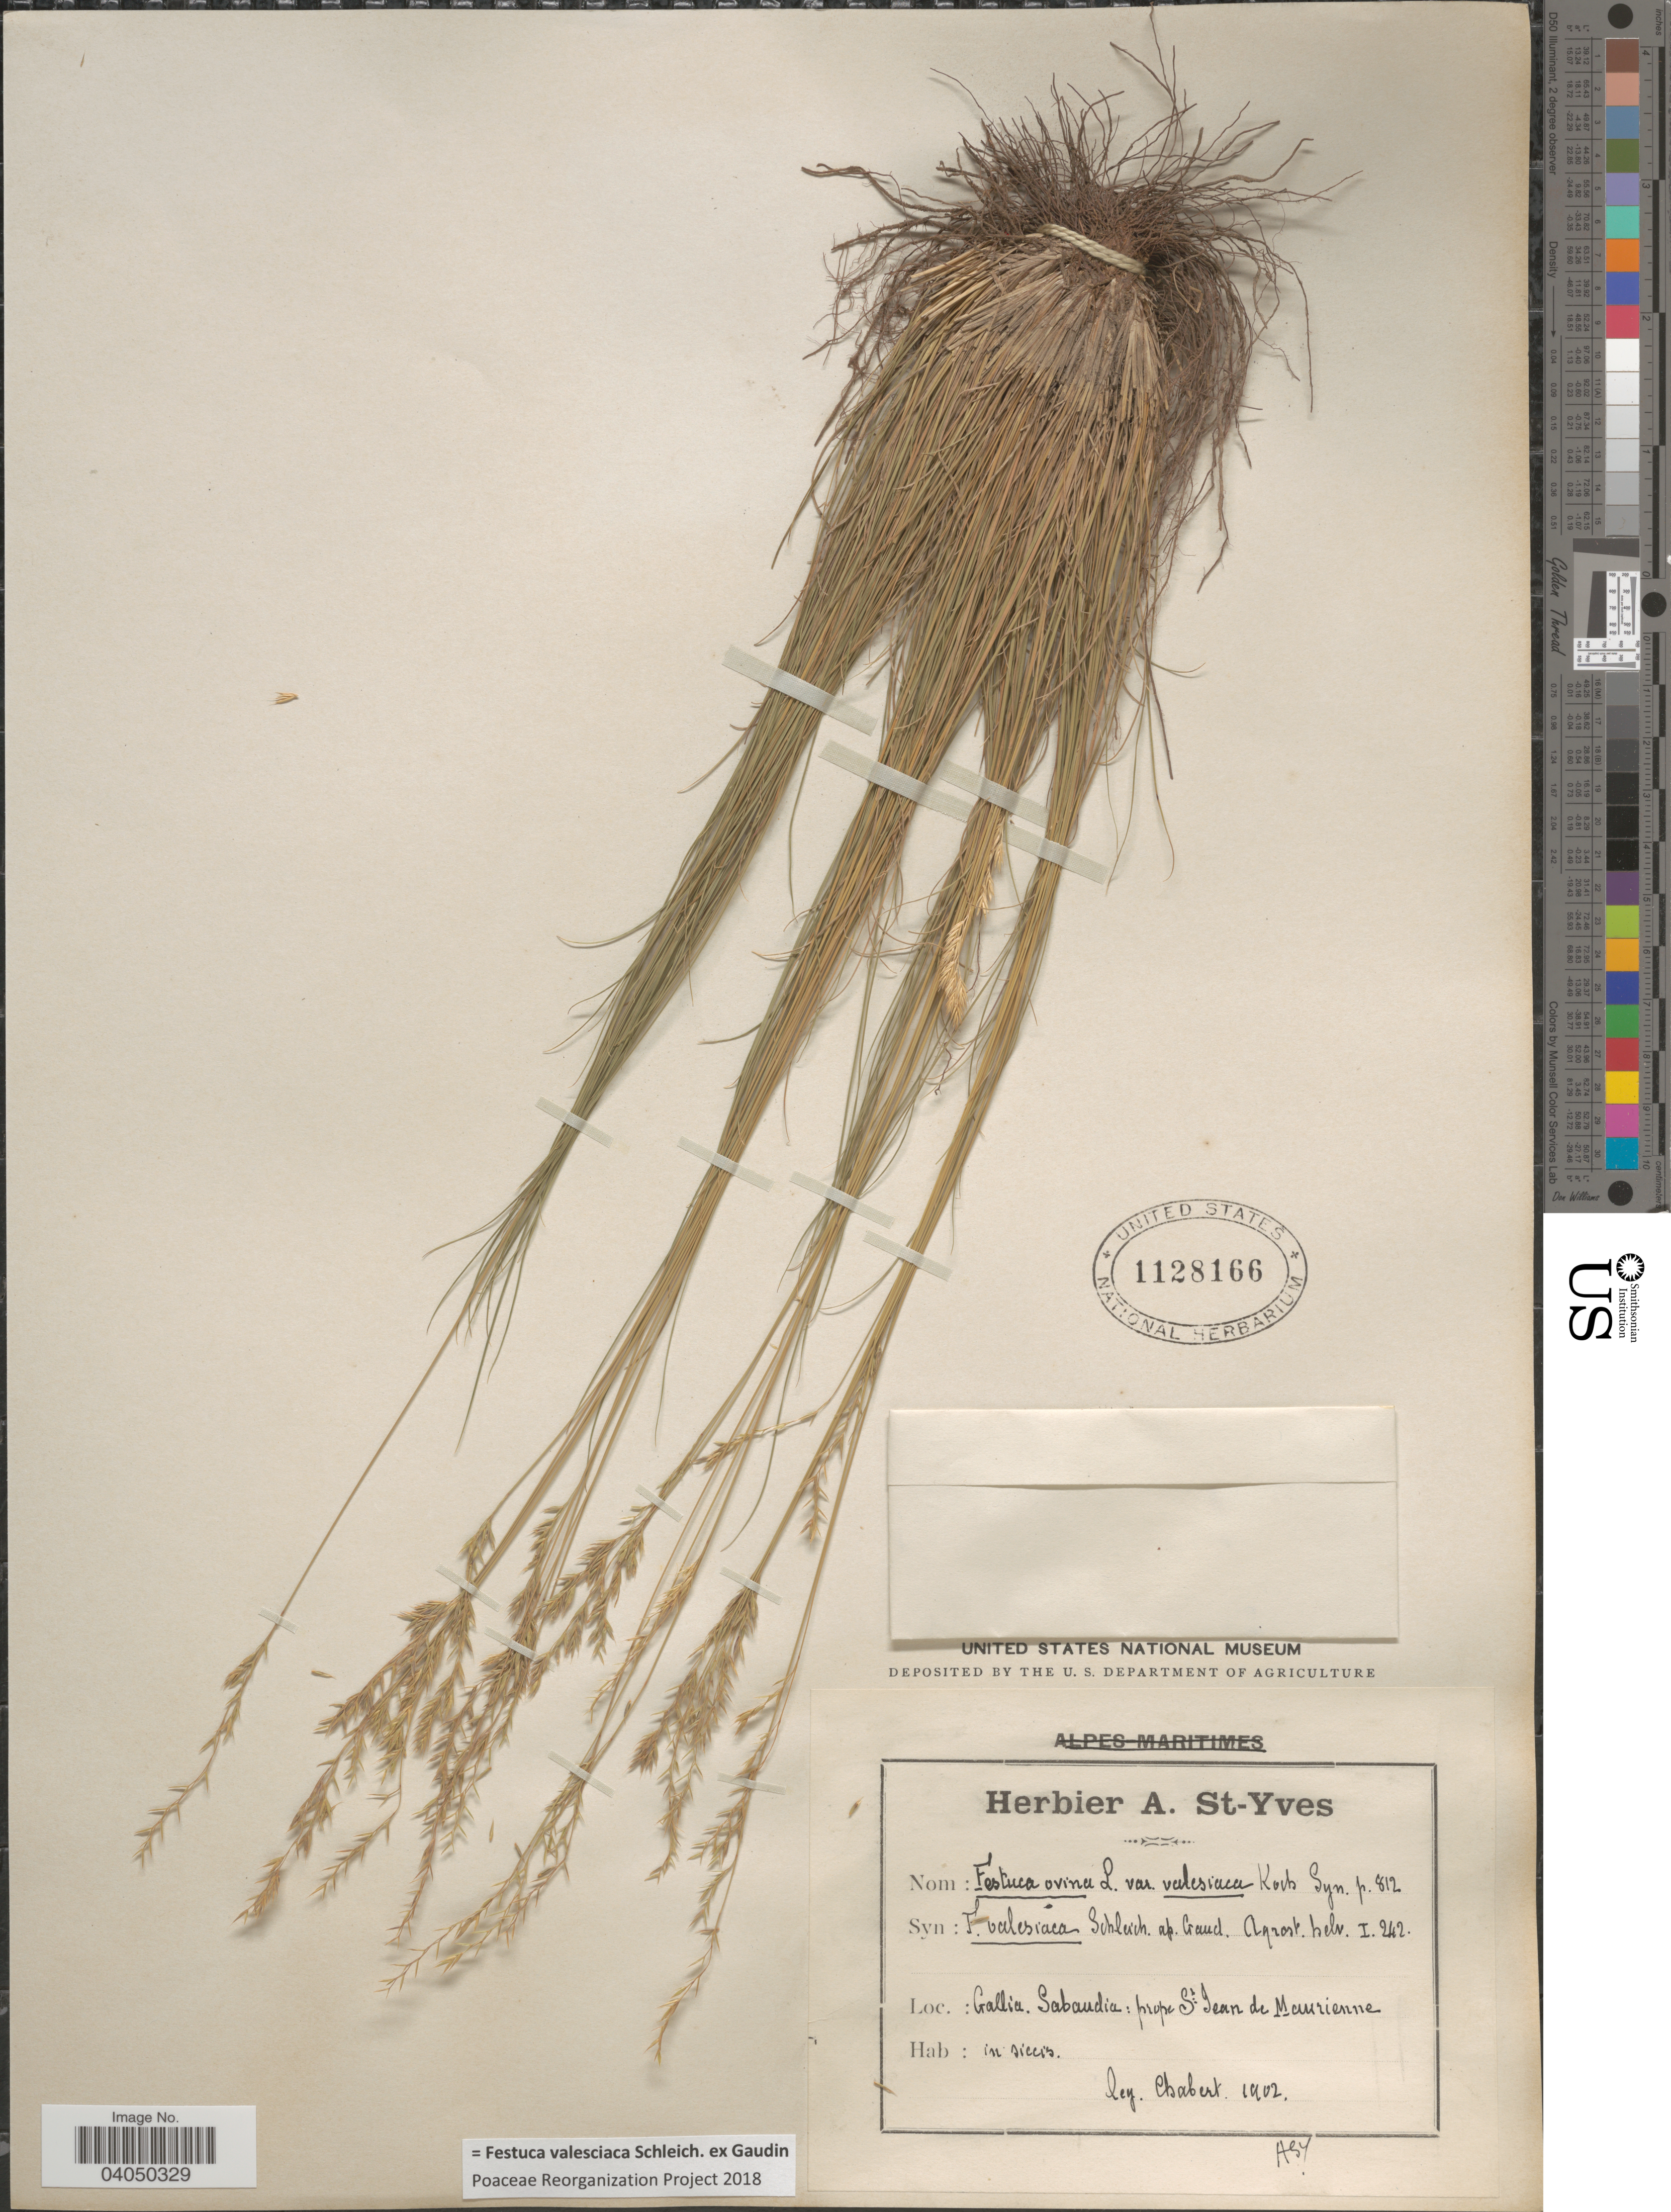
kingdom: Plantae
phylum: Tracheophyta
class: Liliopsida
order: Poales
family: Poaceae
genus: Festuca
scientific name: Festuca valesiaca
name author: Schleich. ex Gaudin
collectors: Chabert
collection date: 1902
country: France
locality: Gallia. Sabandia: prope St Jean de Maurienne.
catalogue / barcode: US 1128166